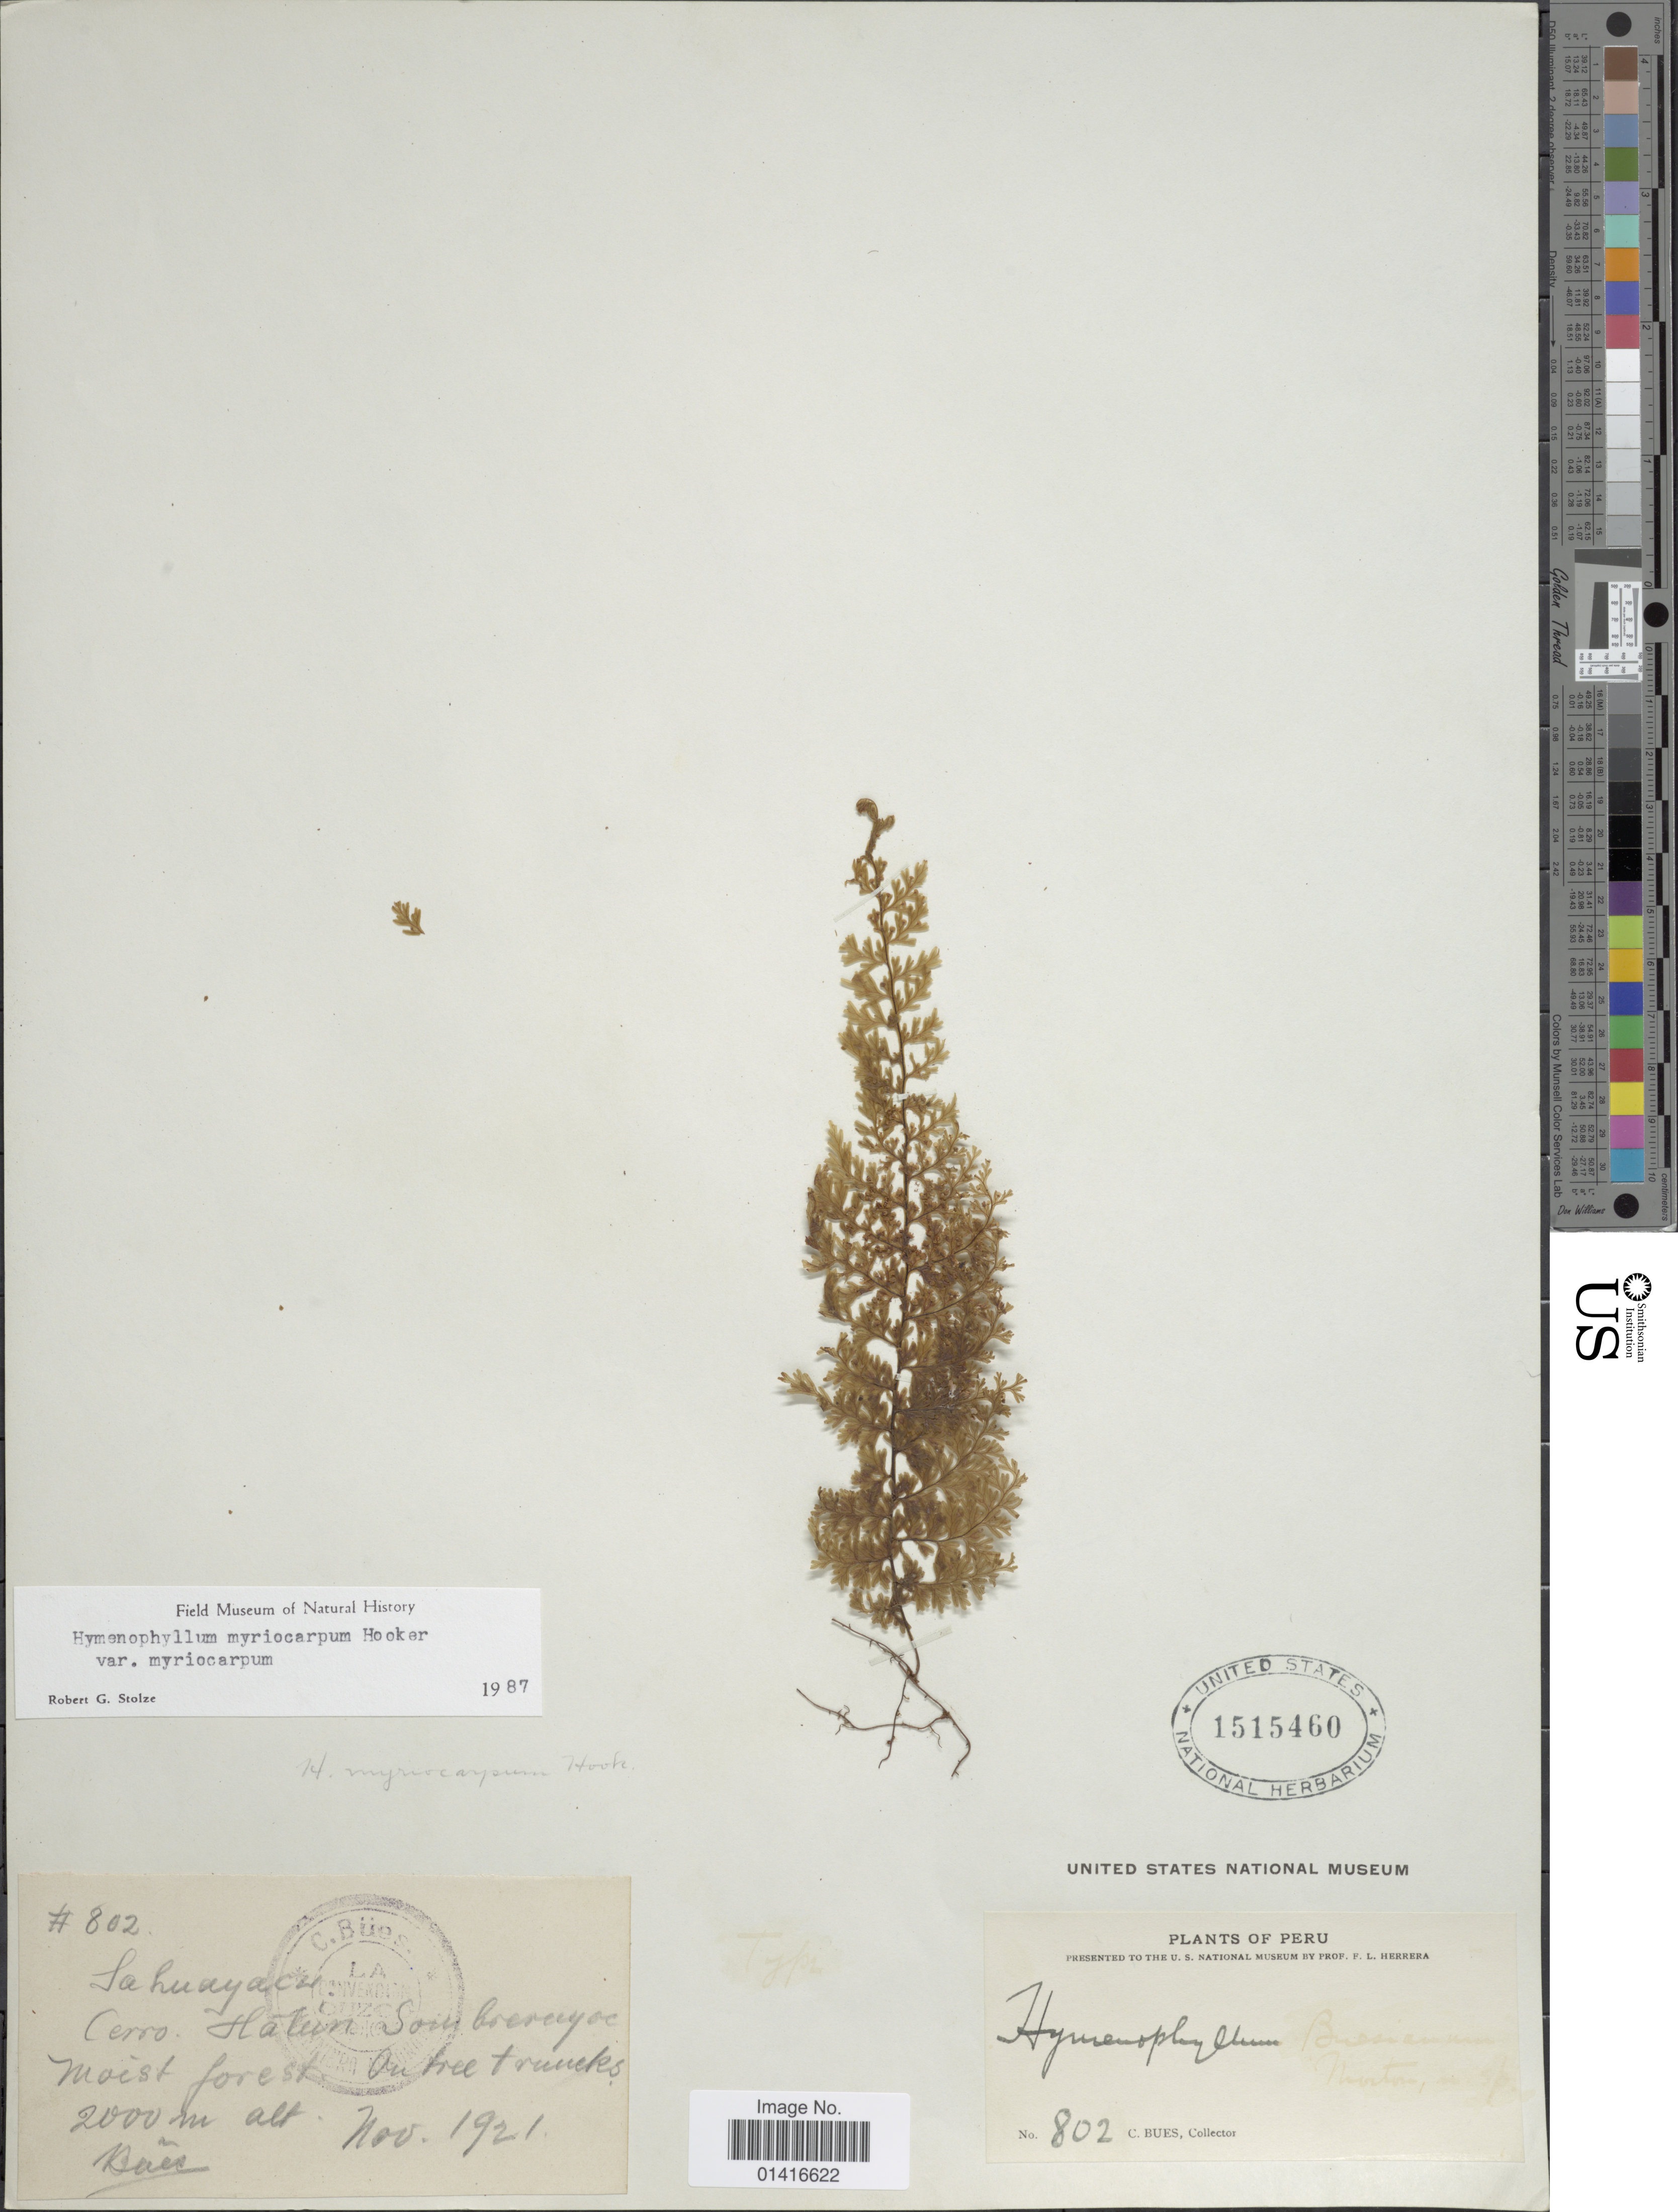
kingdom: Plantae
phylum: Tracheophyta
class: Polypodiopsida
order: Hymenophyllales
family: Hymenophyllaceae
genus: Hymenophyllum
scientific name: Hymenophyllum myriocarpum var. myriocarpum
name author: Hook.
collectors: C. Bues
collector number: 802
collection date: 1921-11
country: Peru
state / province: Cusco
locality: Sahuayacoo. Cerro Hatún. Sombreruyoc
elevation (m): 2000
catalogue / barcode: US 1515460